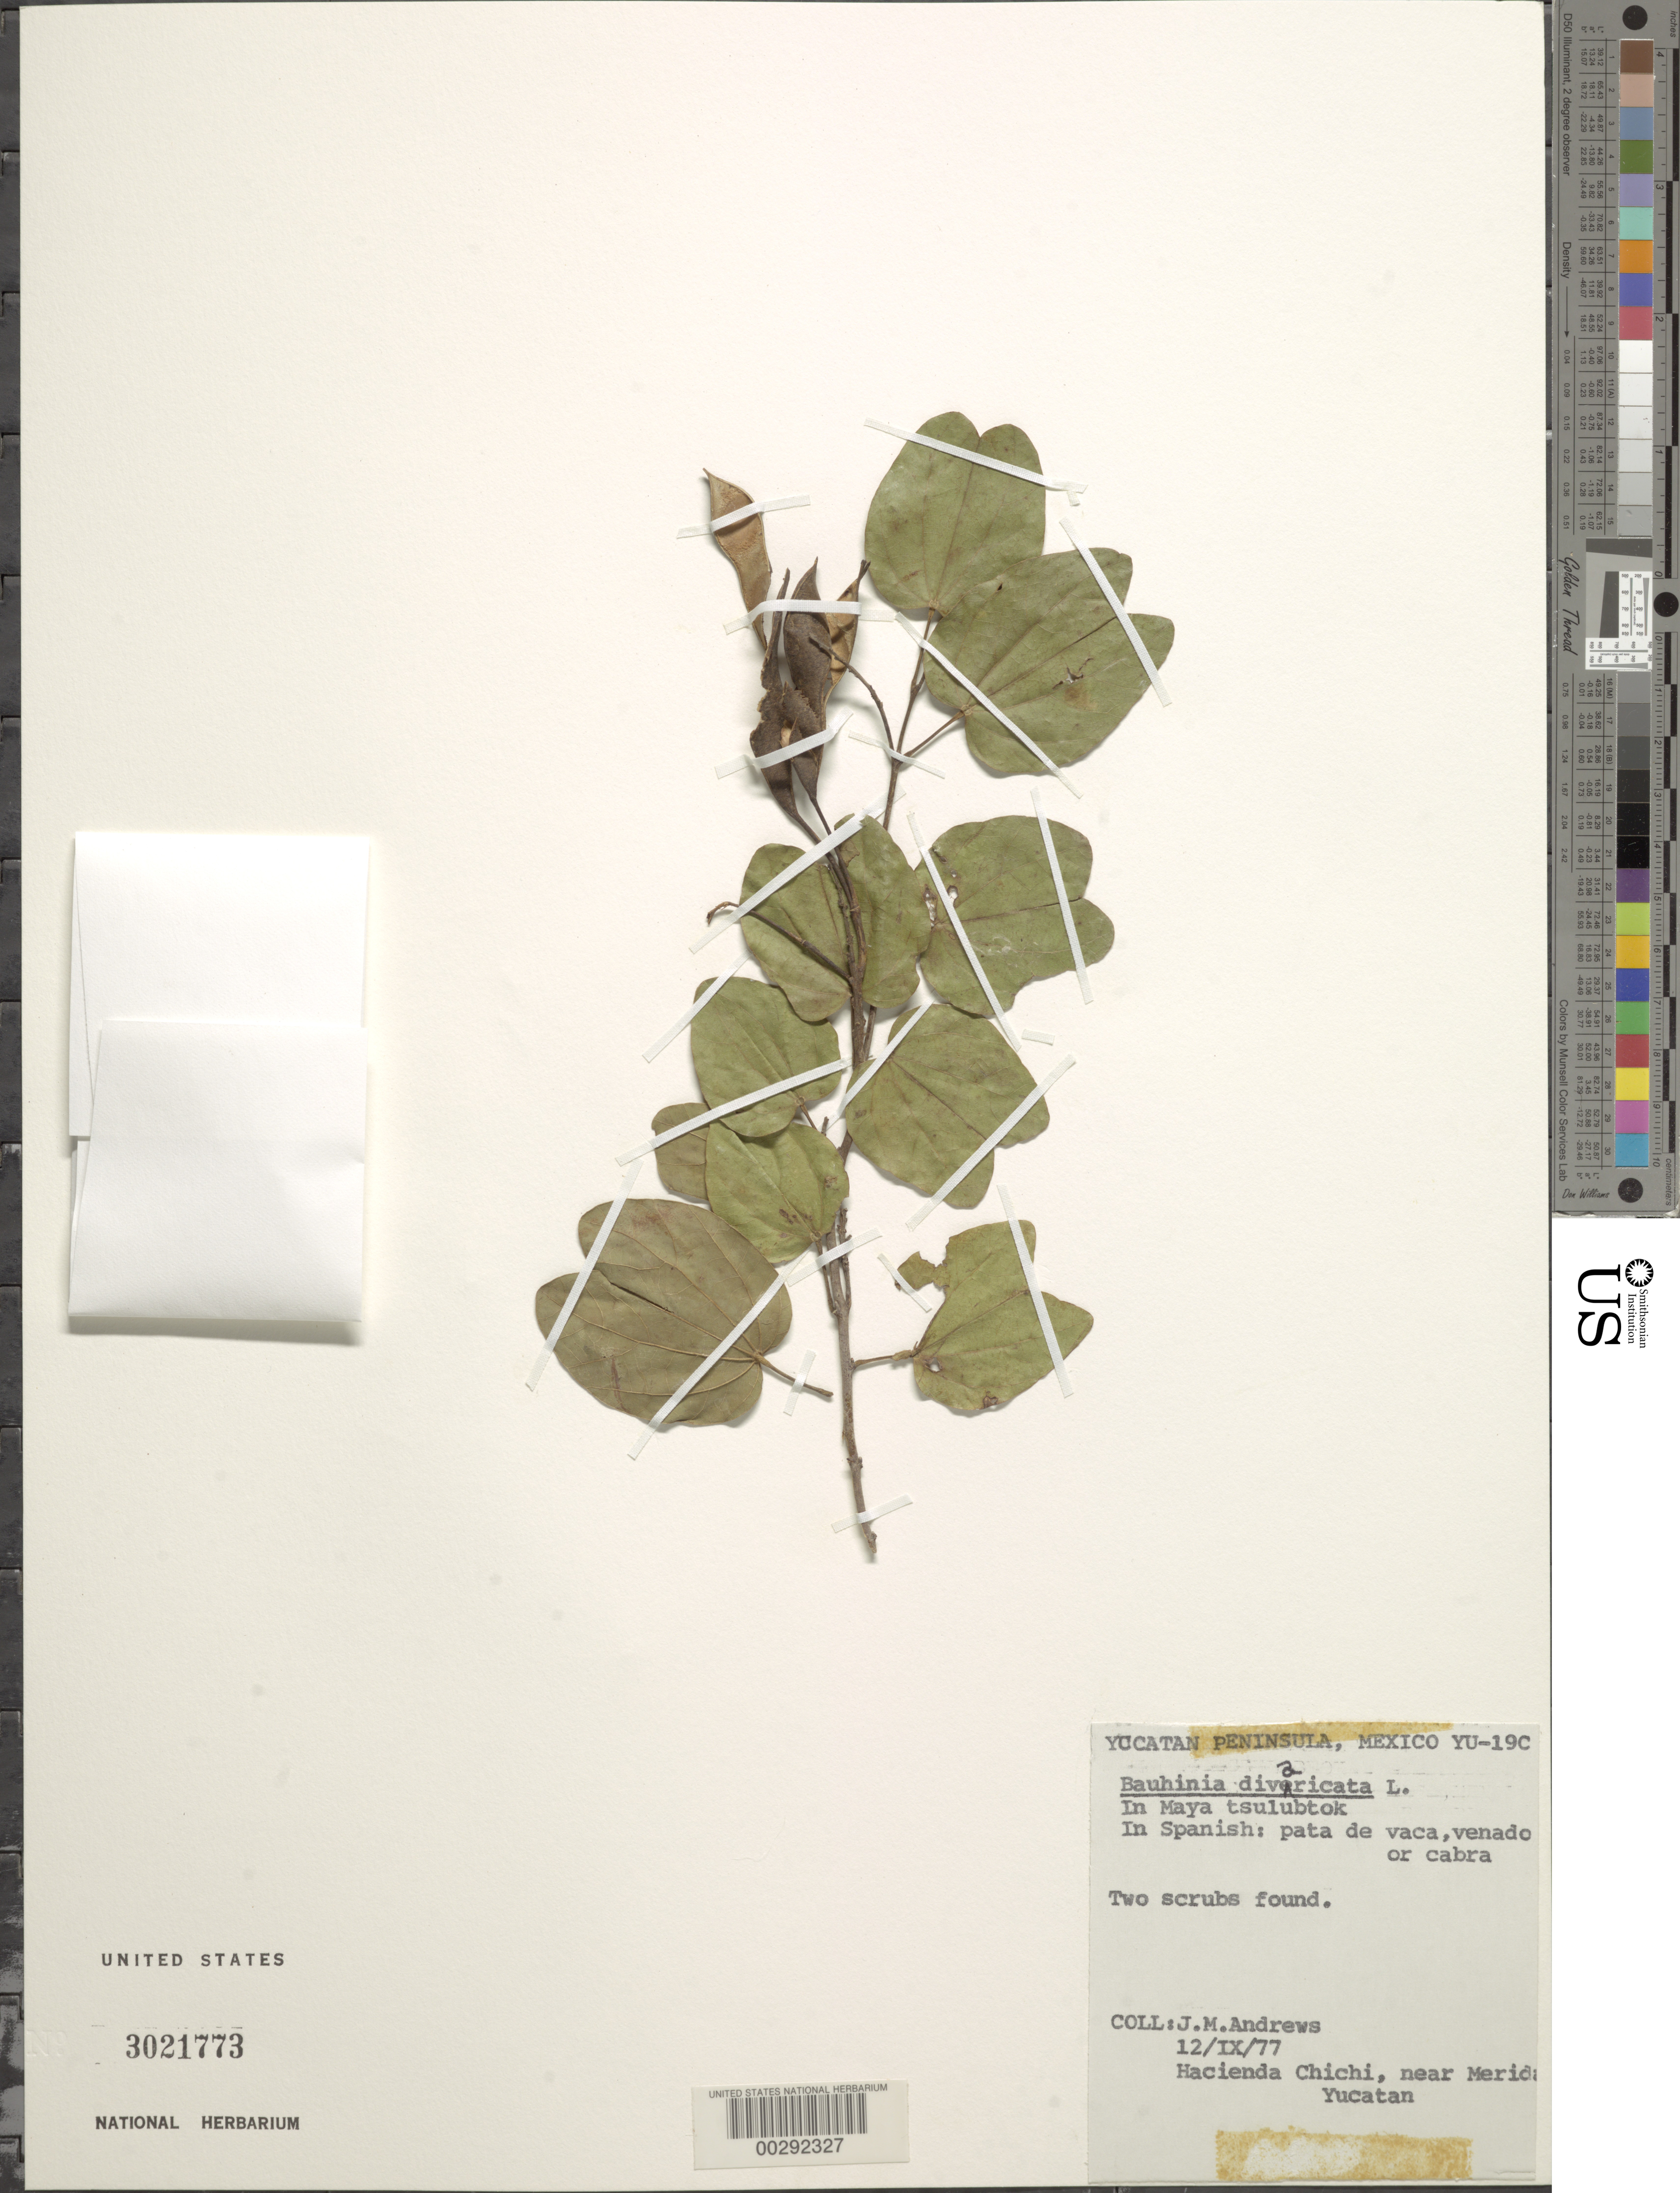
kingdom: Plantae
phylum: Tracheophyta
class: Magnoliopsida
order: Fabales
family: Fabaceae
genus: Bauhinia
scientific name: Bauhinia divaricata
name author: L.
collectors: J. M. Andrews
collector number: Yu-19c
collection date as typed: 12 Sep 1977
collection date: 1977-09-12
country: Mexico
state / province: Yucatán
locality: Hacienda Chichi, near Merida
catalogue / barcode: US 3021773